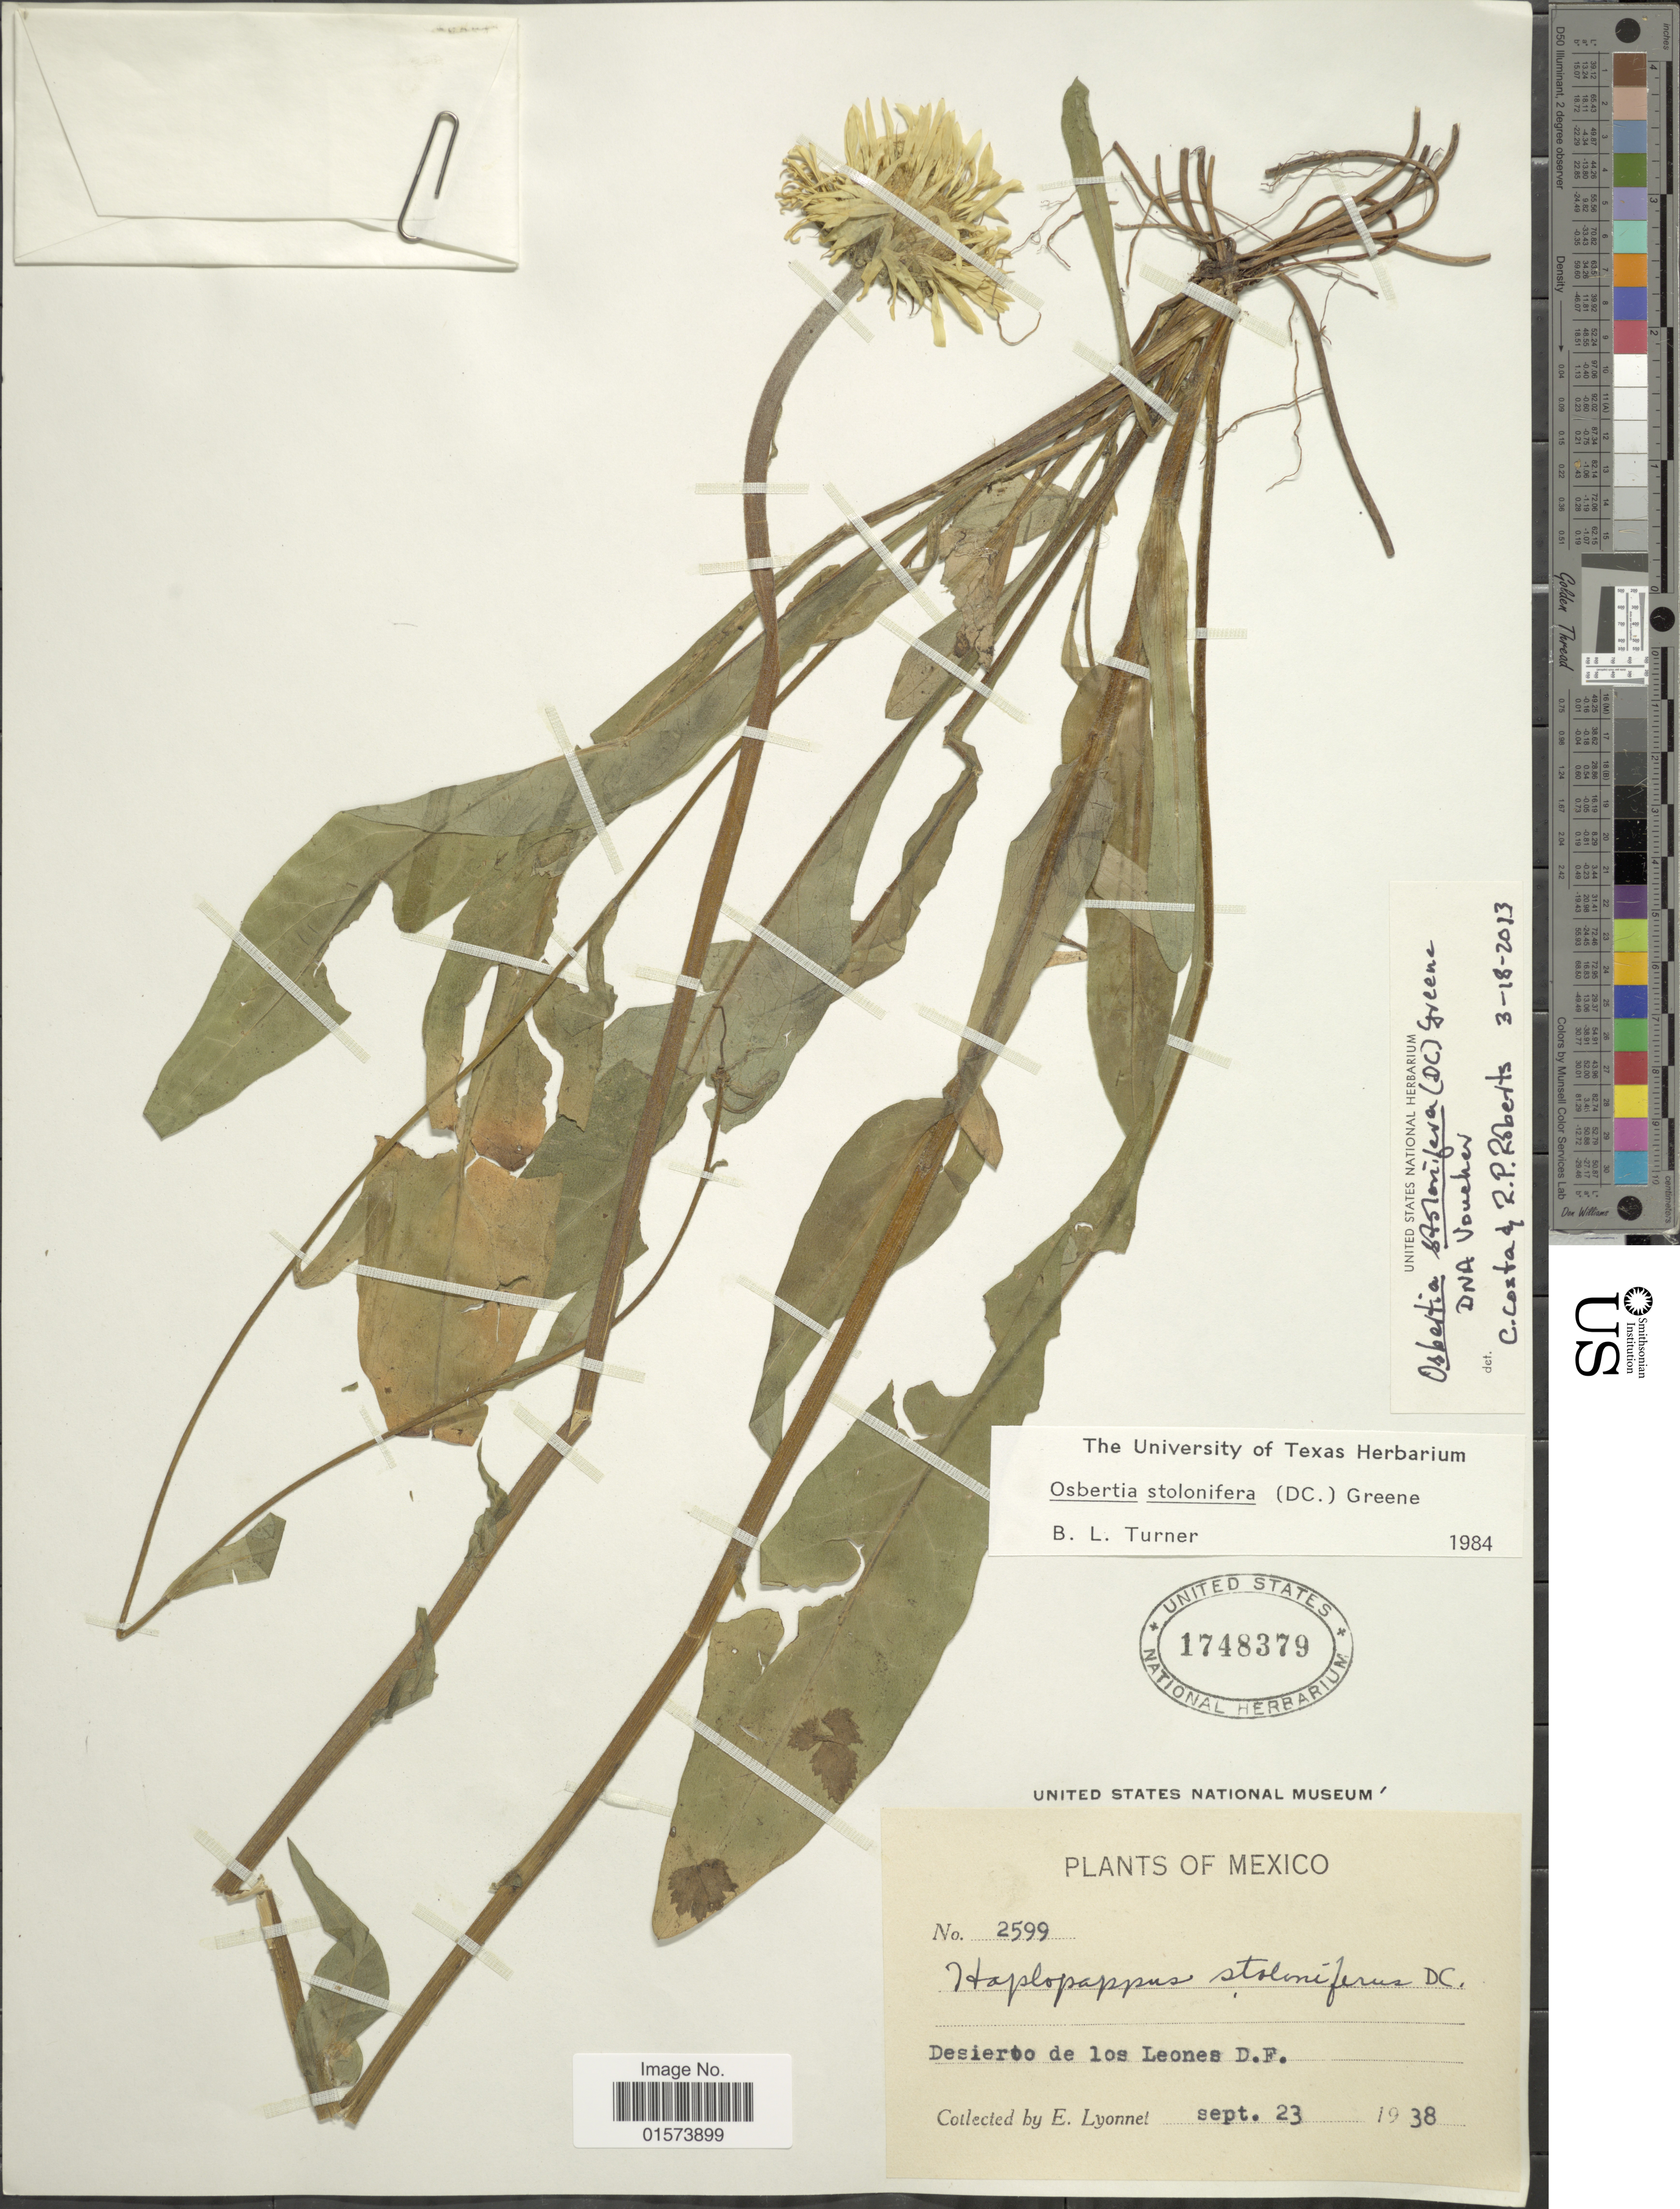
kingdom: Plantae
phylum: Tracheophyta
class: Magnoliopsida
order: Asterales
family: Asteraceae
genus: Osbertia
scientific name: Osbertia stolonifera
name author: (DC.) Greene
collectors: E. Lyonnet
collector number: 2599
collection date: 1938-09-23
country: Mexico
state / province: Distrito Federal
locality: Desierto de los Leones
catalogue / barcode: US 1748379